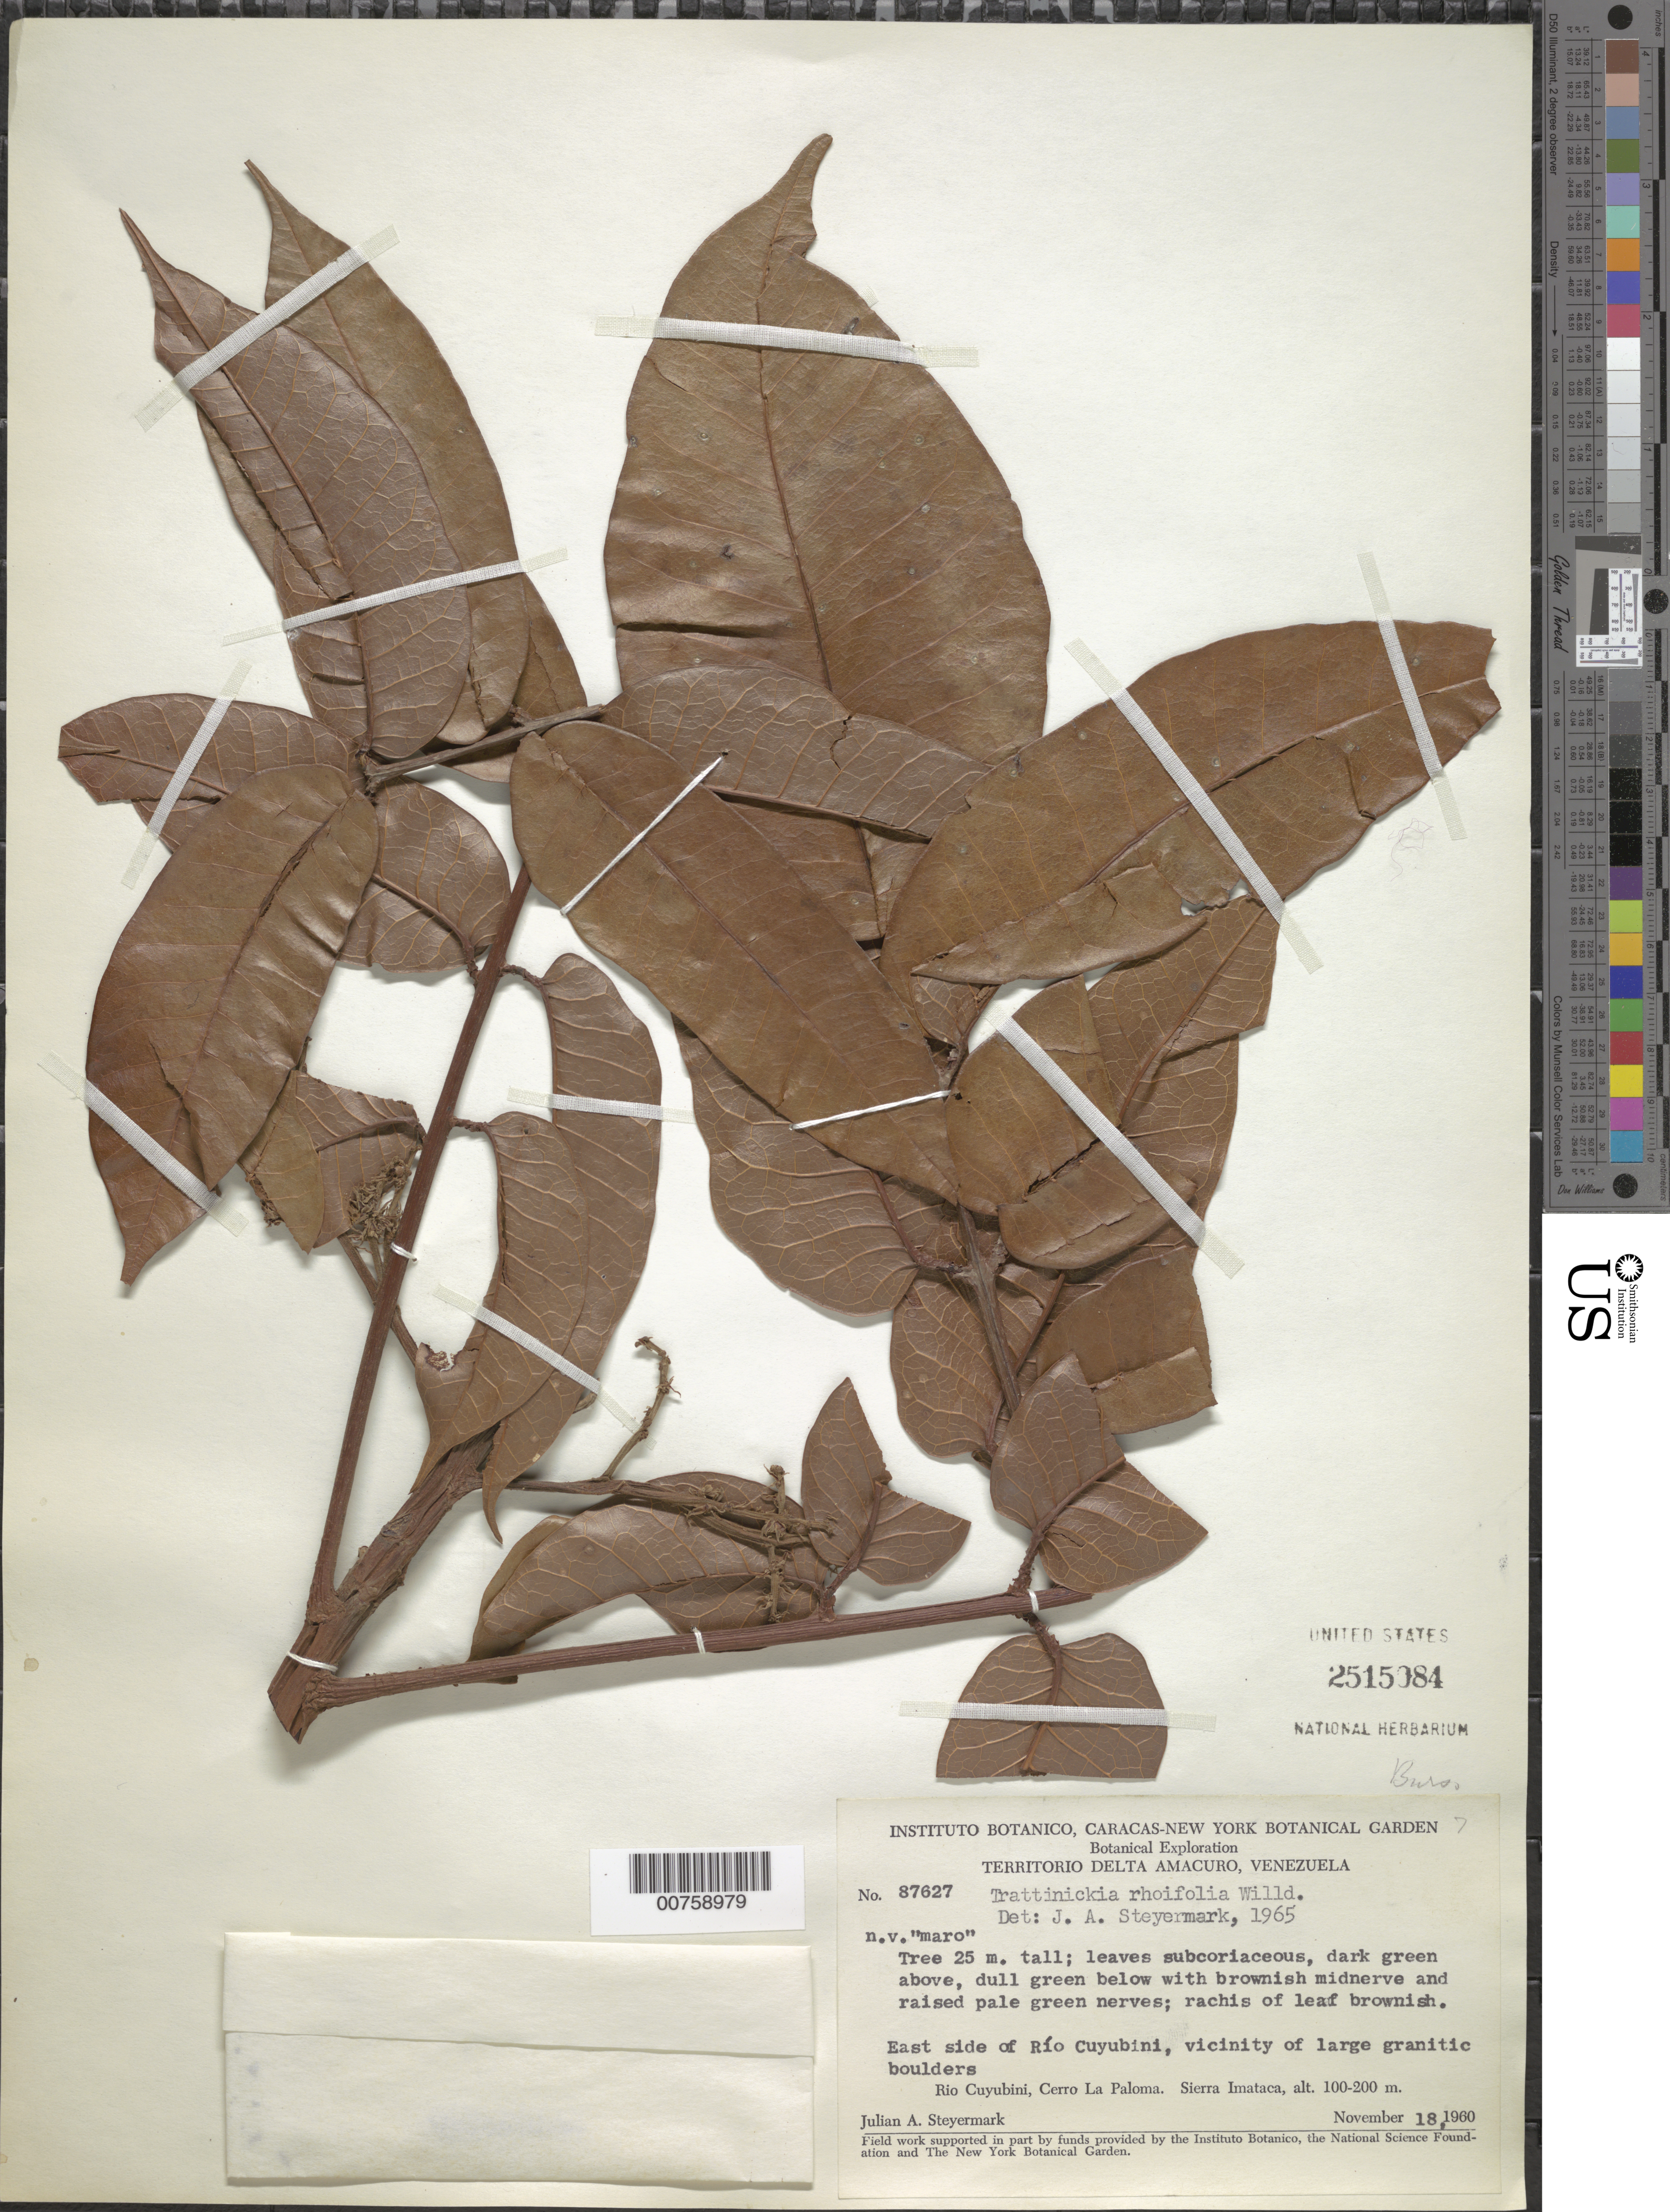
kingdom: Plantae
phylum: Tracheophyta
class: Magnoliopsida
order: Sapindales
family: Burseraceae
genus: Trattinnickia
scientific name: Trattinnickia rhoifolia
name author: Willd.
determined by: Steyermark, Julian A., (VEN)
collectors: J. Steyermark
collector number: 87627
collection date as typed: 18-Nov-60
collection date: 1960-11-18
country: Venezuela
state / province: Delta Amacuro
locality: Río Cuyubini, E side; Cerro La Paloma, Sierra Imataca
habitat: Vicinity of large granitic boulders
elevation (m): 100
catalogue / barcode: US 2515084